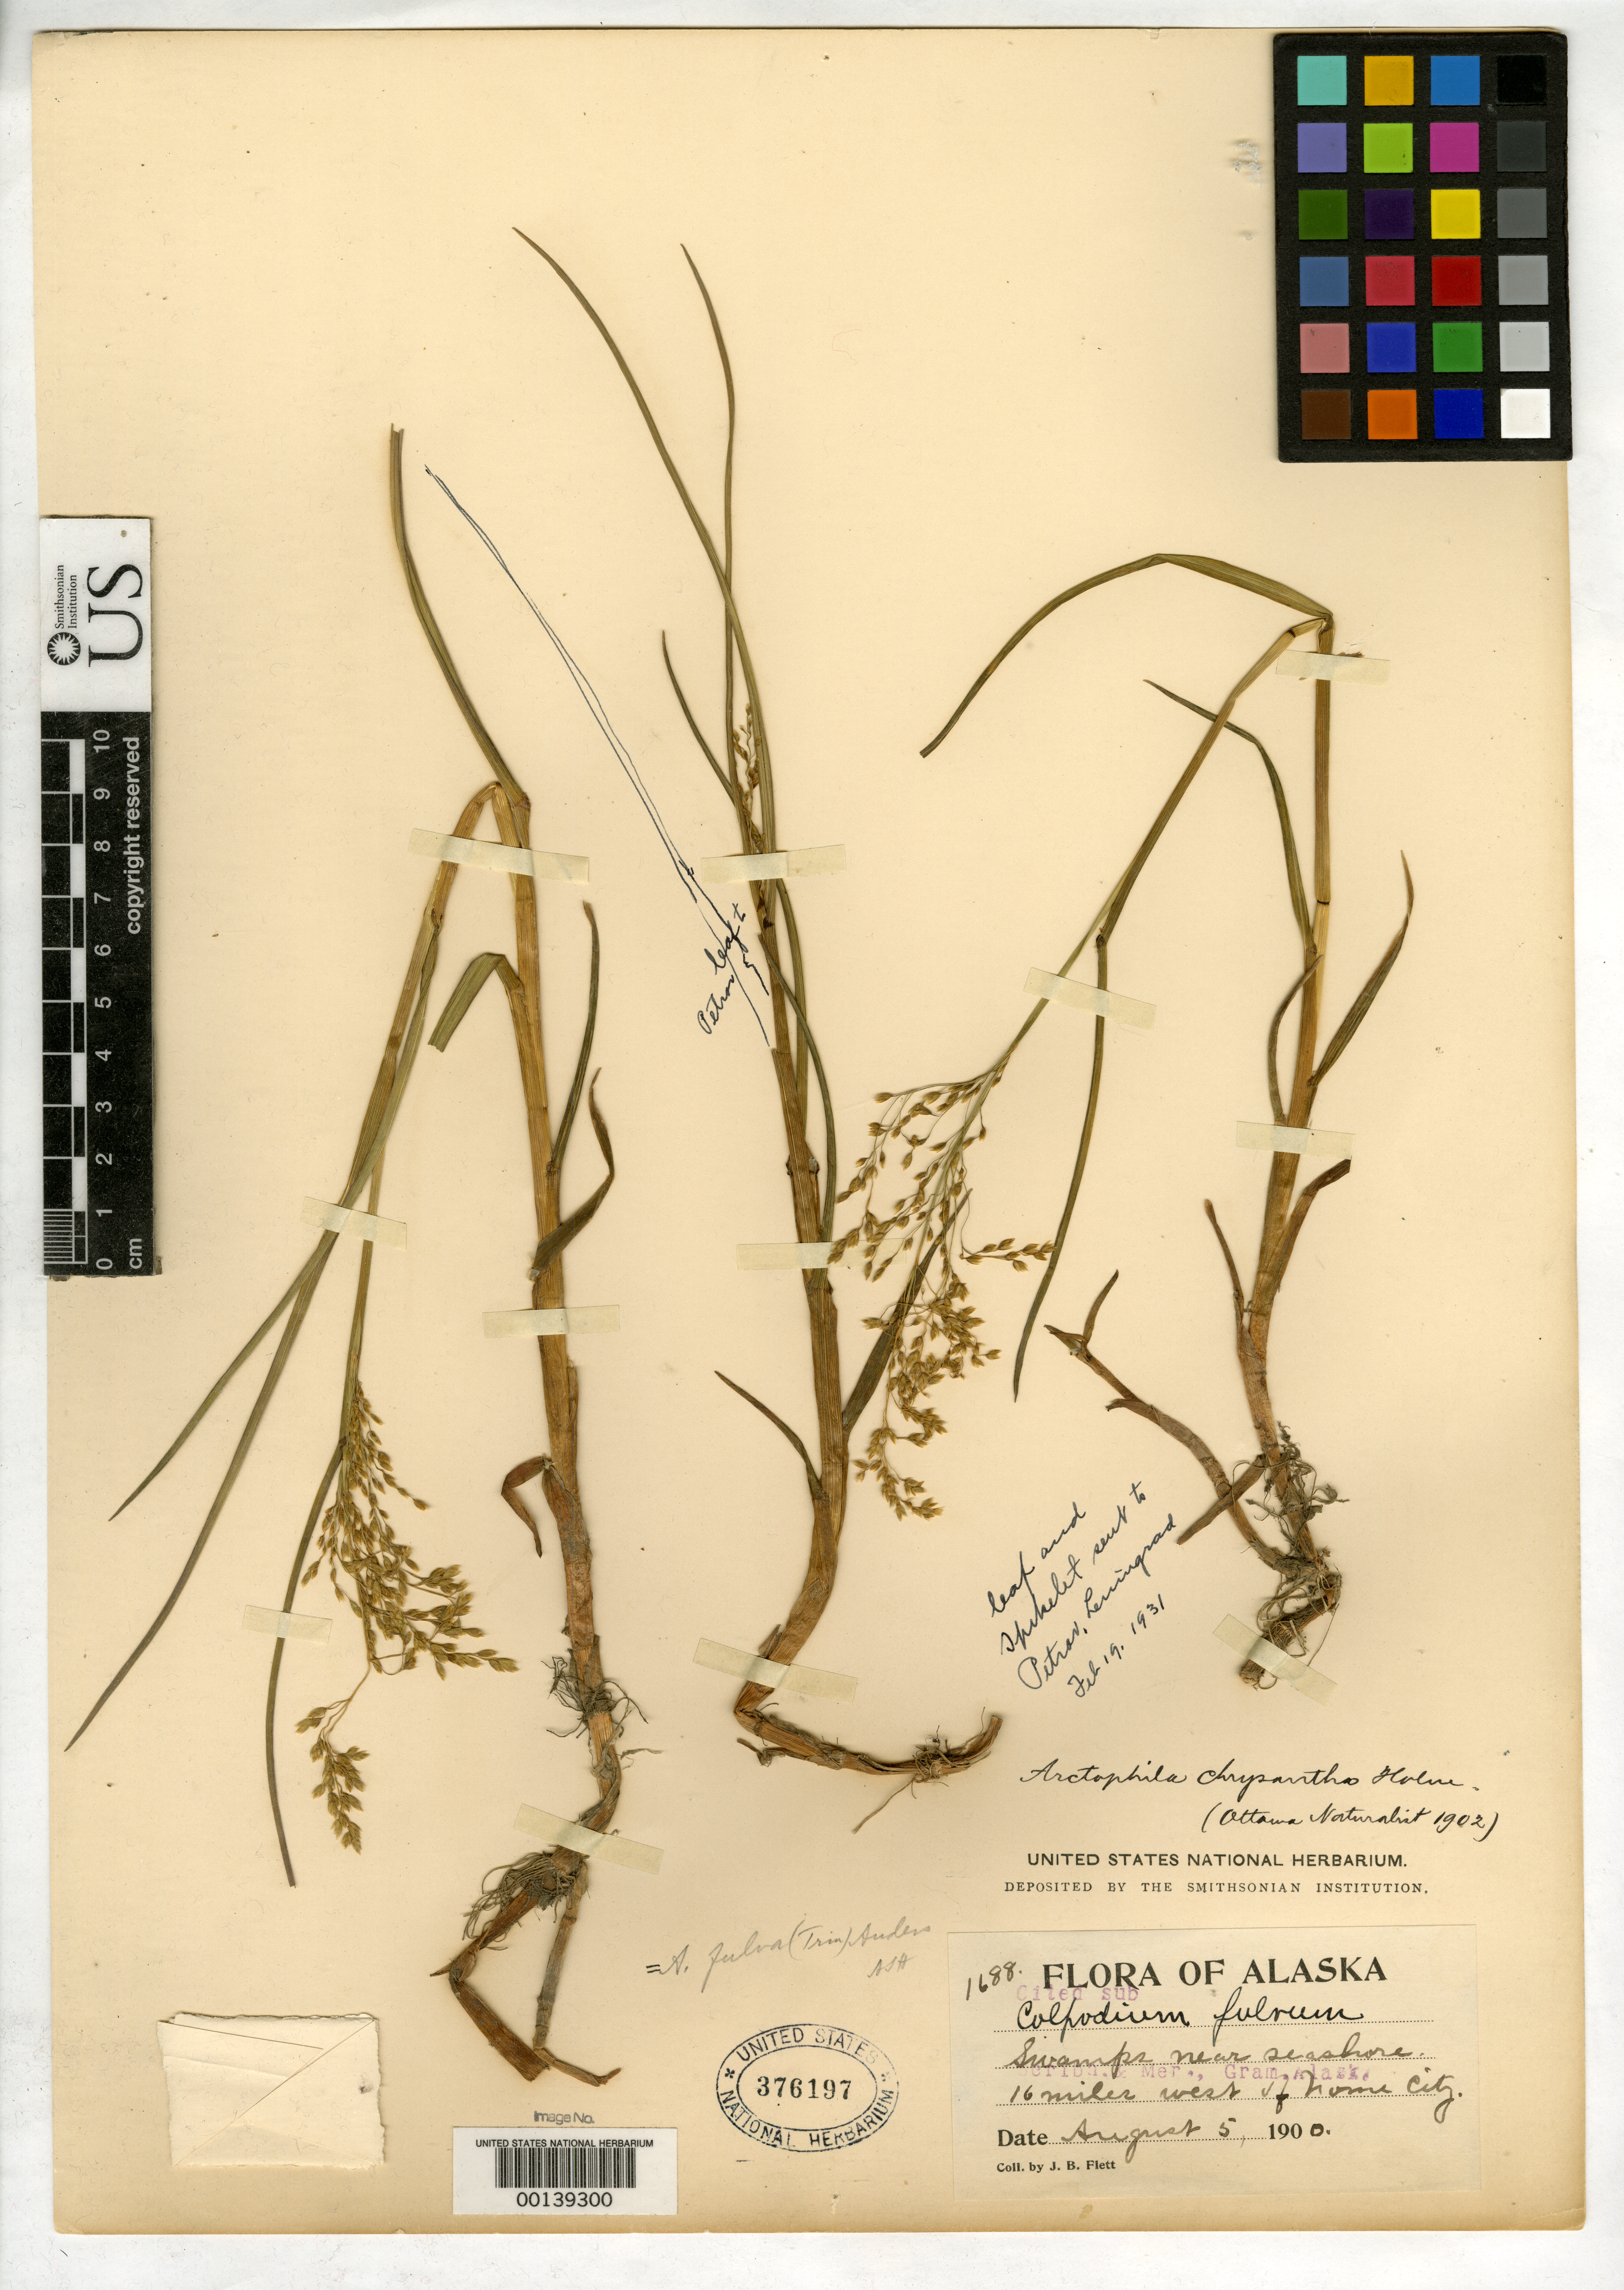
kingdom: Plantae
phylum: Tracheophyta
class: Liliopsida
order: Poales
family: Poaceae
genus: Arctophila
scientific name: Arctophila chrysantha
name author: Holm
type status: Isotype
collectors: J. Flett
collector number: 1688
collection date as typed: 05 Aug 1900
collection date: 1900-08-05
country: United States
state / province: Alaska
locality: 16 mi W of Nome City.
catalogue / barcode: US 376197